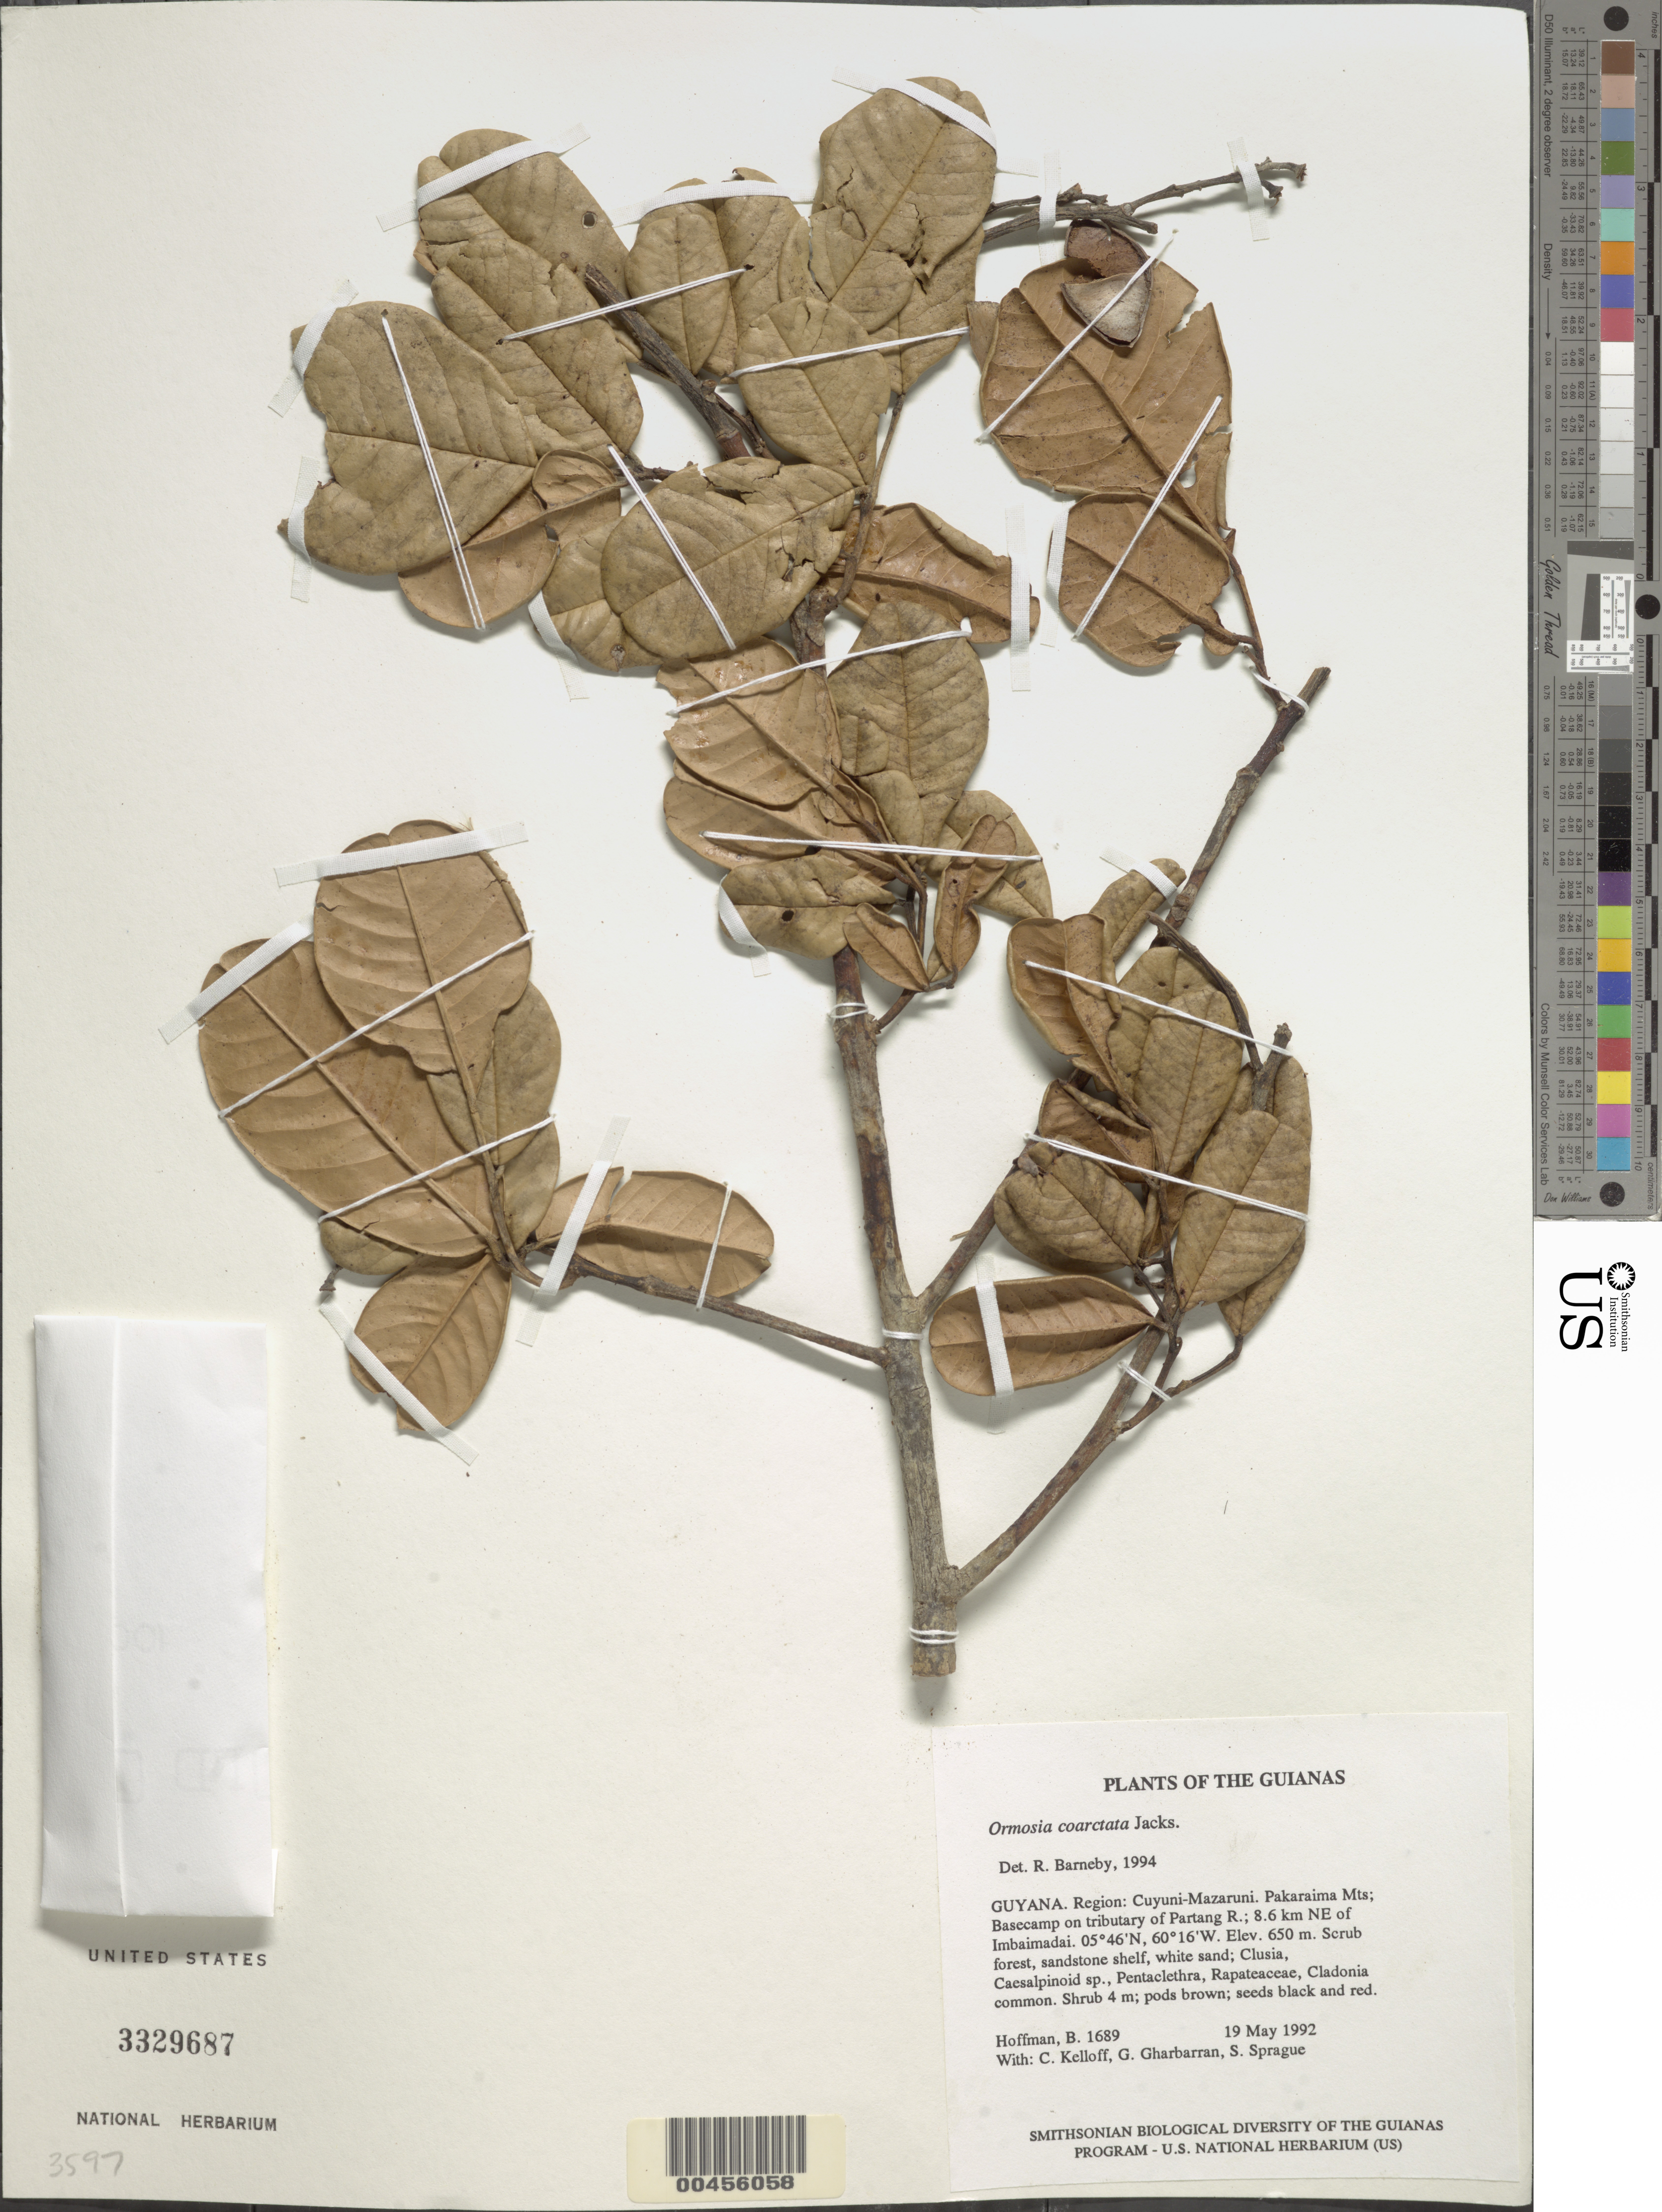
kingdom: Plantae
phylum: Tracheophyta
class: Magnoliopsida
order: Fabales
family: Fabaceae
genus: Ormosia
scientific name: Ormosia coarctata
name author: Jacks.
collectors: B. Hoffman, C. L. Kelloff, G. Gharbarran & S. Sprague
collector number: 1689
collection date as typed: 19 May 1992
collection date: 1992-05-19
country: Guyana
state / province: Cuyuni-Mazaruni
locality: Pakaraima Mts; basecamp on tributary of Partang River; 8.6 km NE of Imbaimadai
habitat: Scrub forest, sandstone shelf, white sand; Clusia, Caesalpinoid sp., Pentaclethra, Rapateaceae, Cladonia common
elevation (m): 650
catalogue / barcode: US 3329687